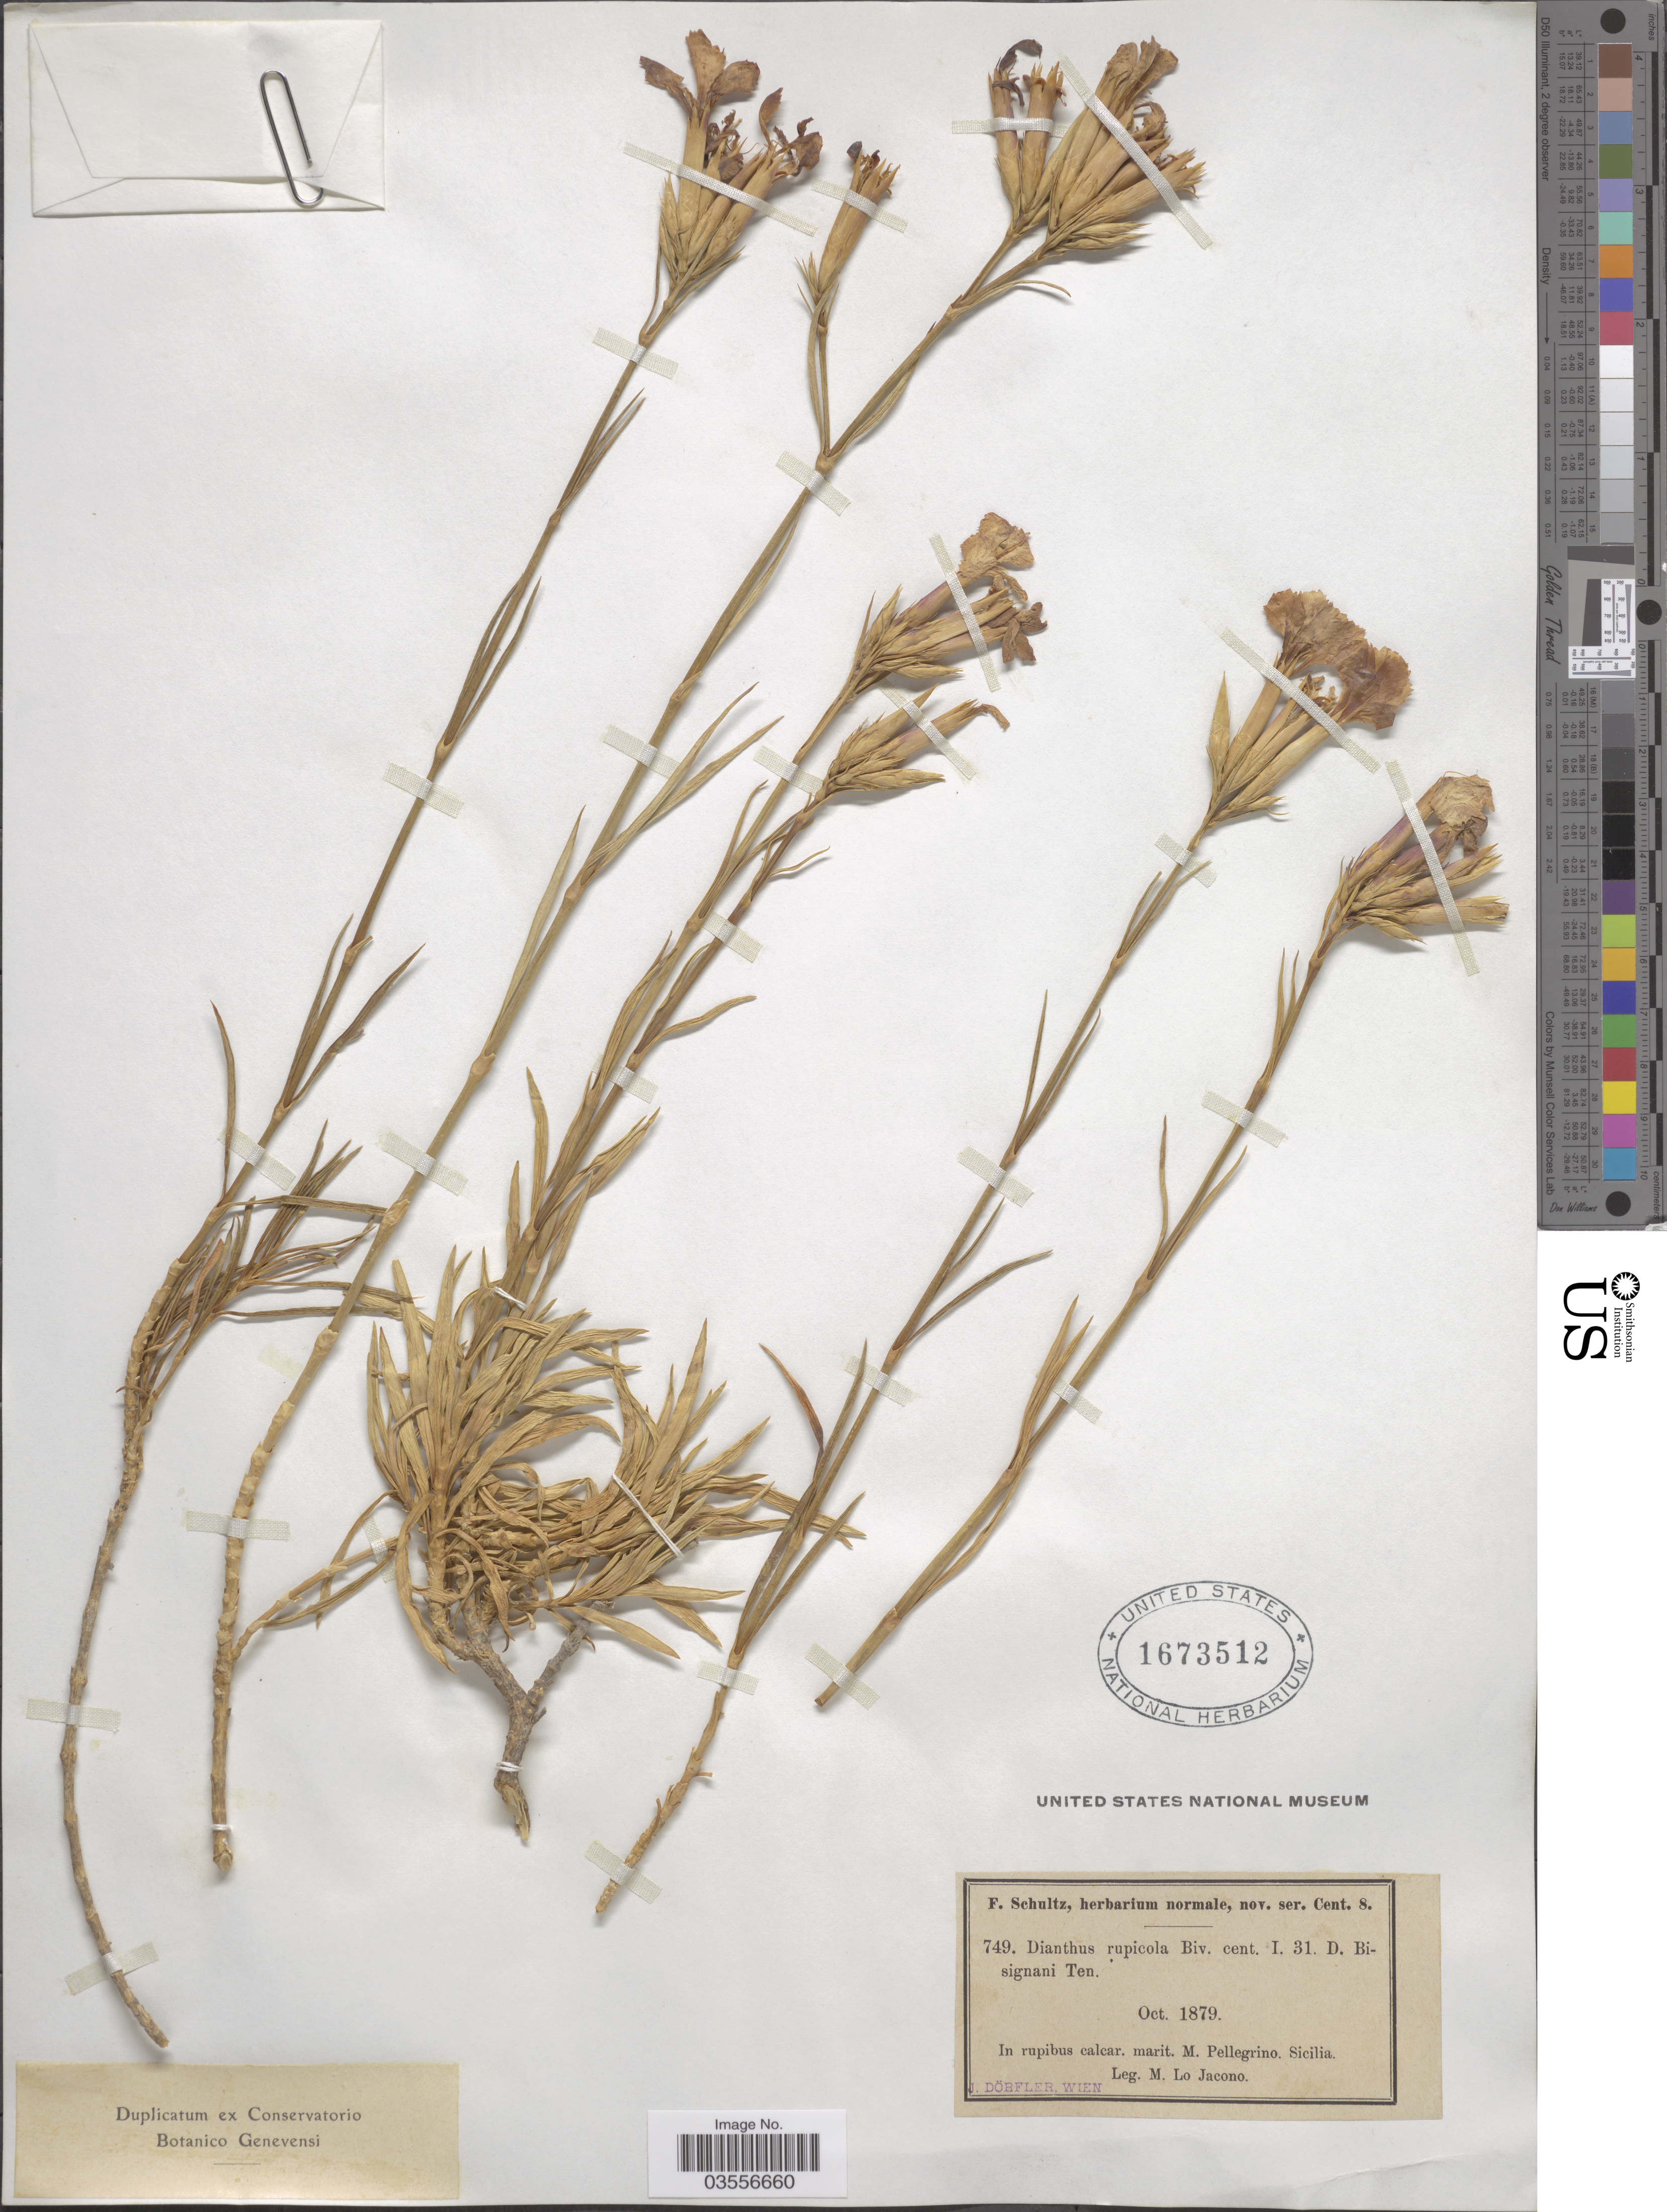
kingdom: Plantae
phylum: Tracheophyta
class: Magnoliopsida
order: Caryophyllales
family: Caryophyllaceae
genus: Dianthus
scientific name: Dianthus rupicola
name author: Biv.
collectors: M. Lojacono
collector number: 749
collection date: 1879-10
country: Italy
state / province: Siciliana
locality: In rupibus calcar. marit. M. Pellegrino. Sicilia.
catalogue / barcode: US 1673512